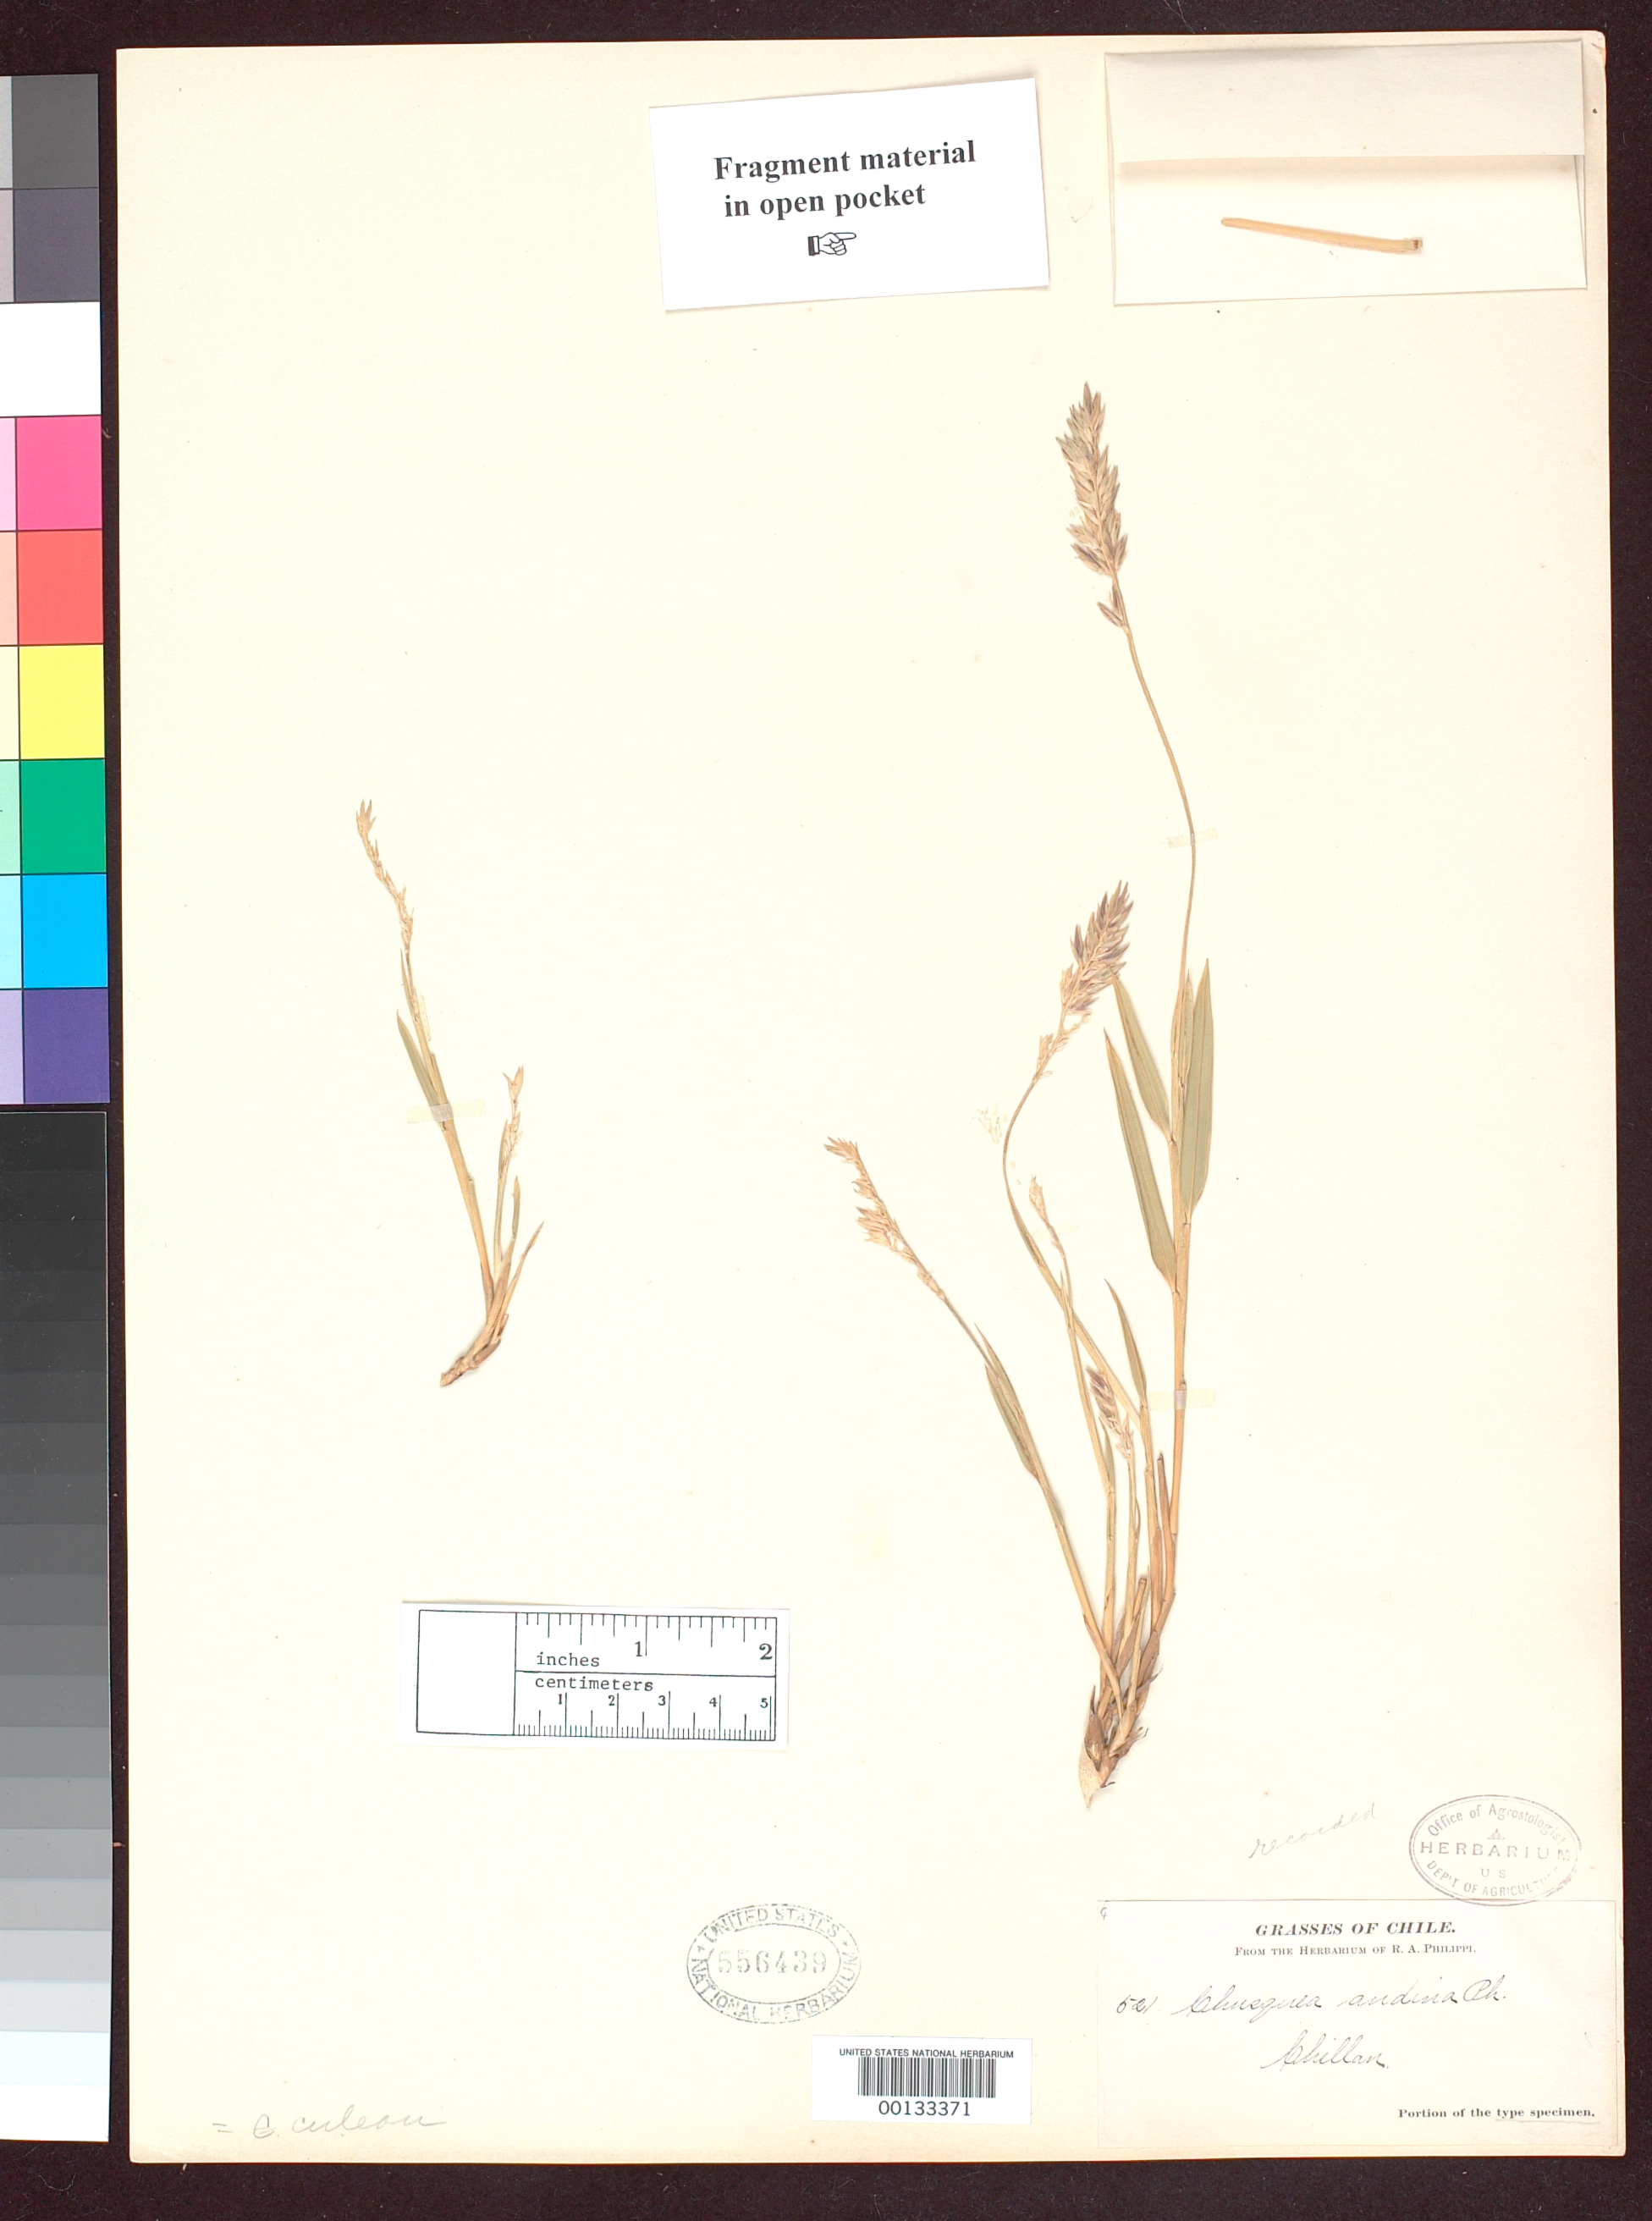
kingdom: Plantae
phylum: Tracheophyta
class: Liliopsida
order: Poales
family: Poaceae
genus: Chusquea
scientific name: Chusquea andina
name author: Phil.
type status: Type Fragment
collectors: R. A. Philippi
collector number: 521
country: Chile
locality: Andes.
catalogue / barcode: US 556439